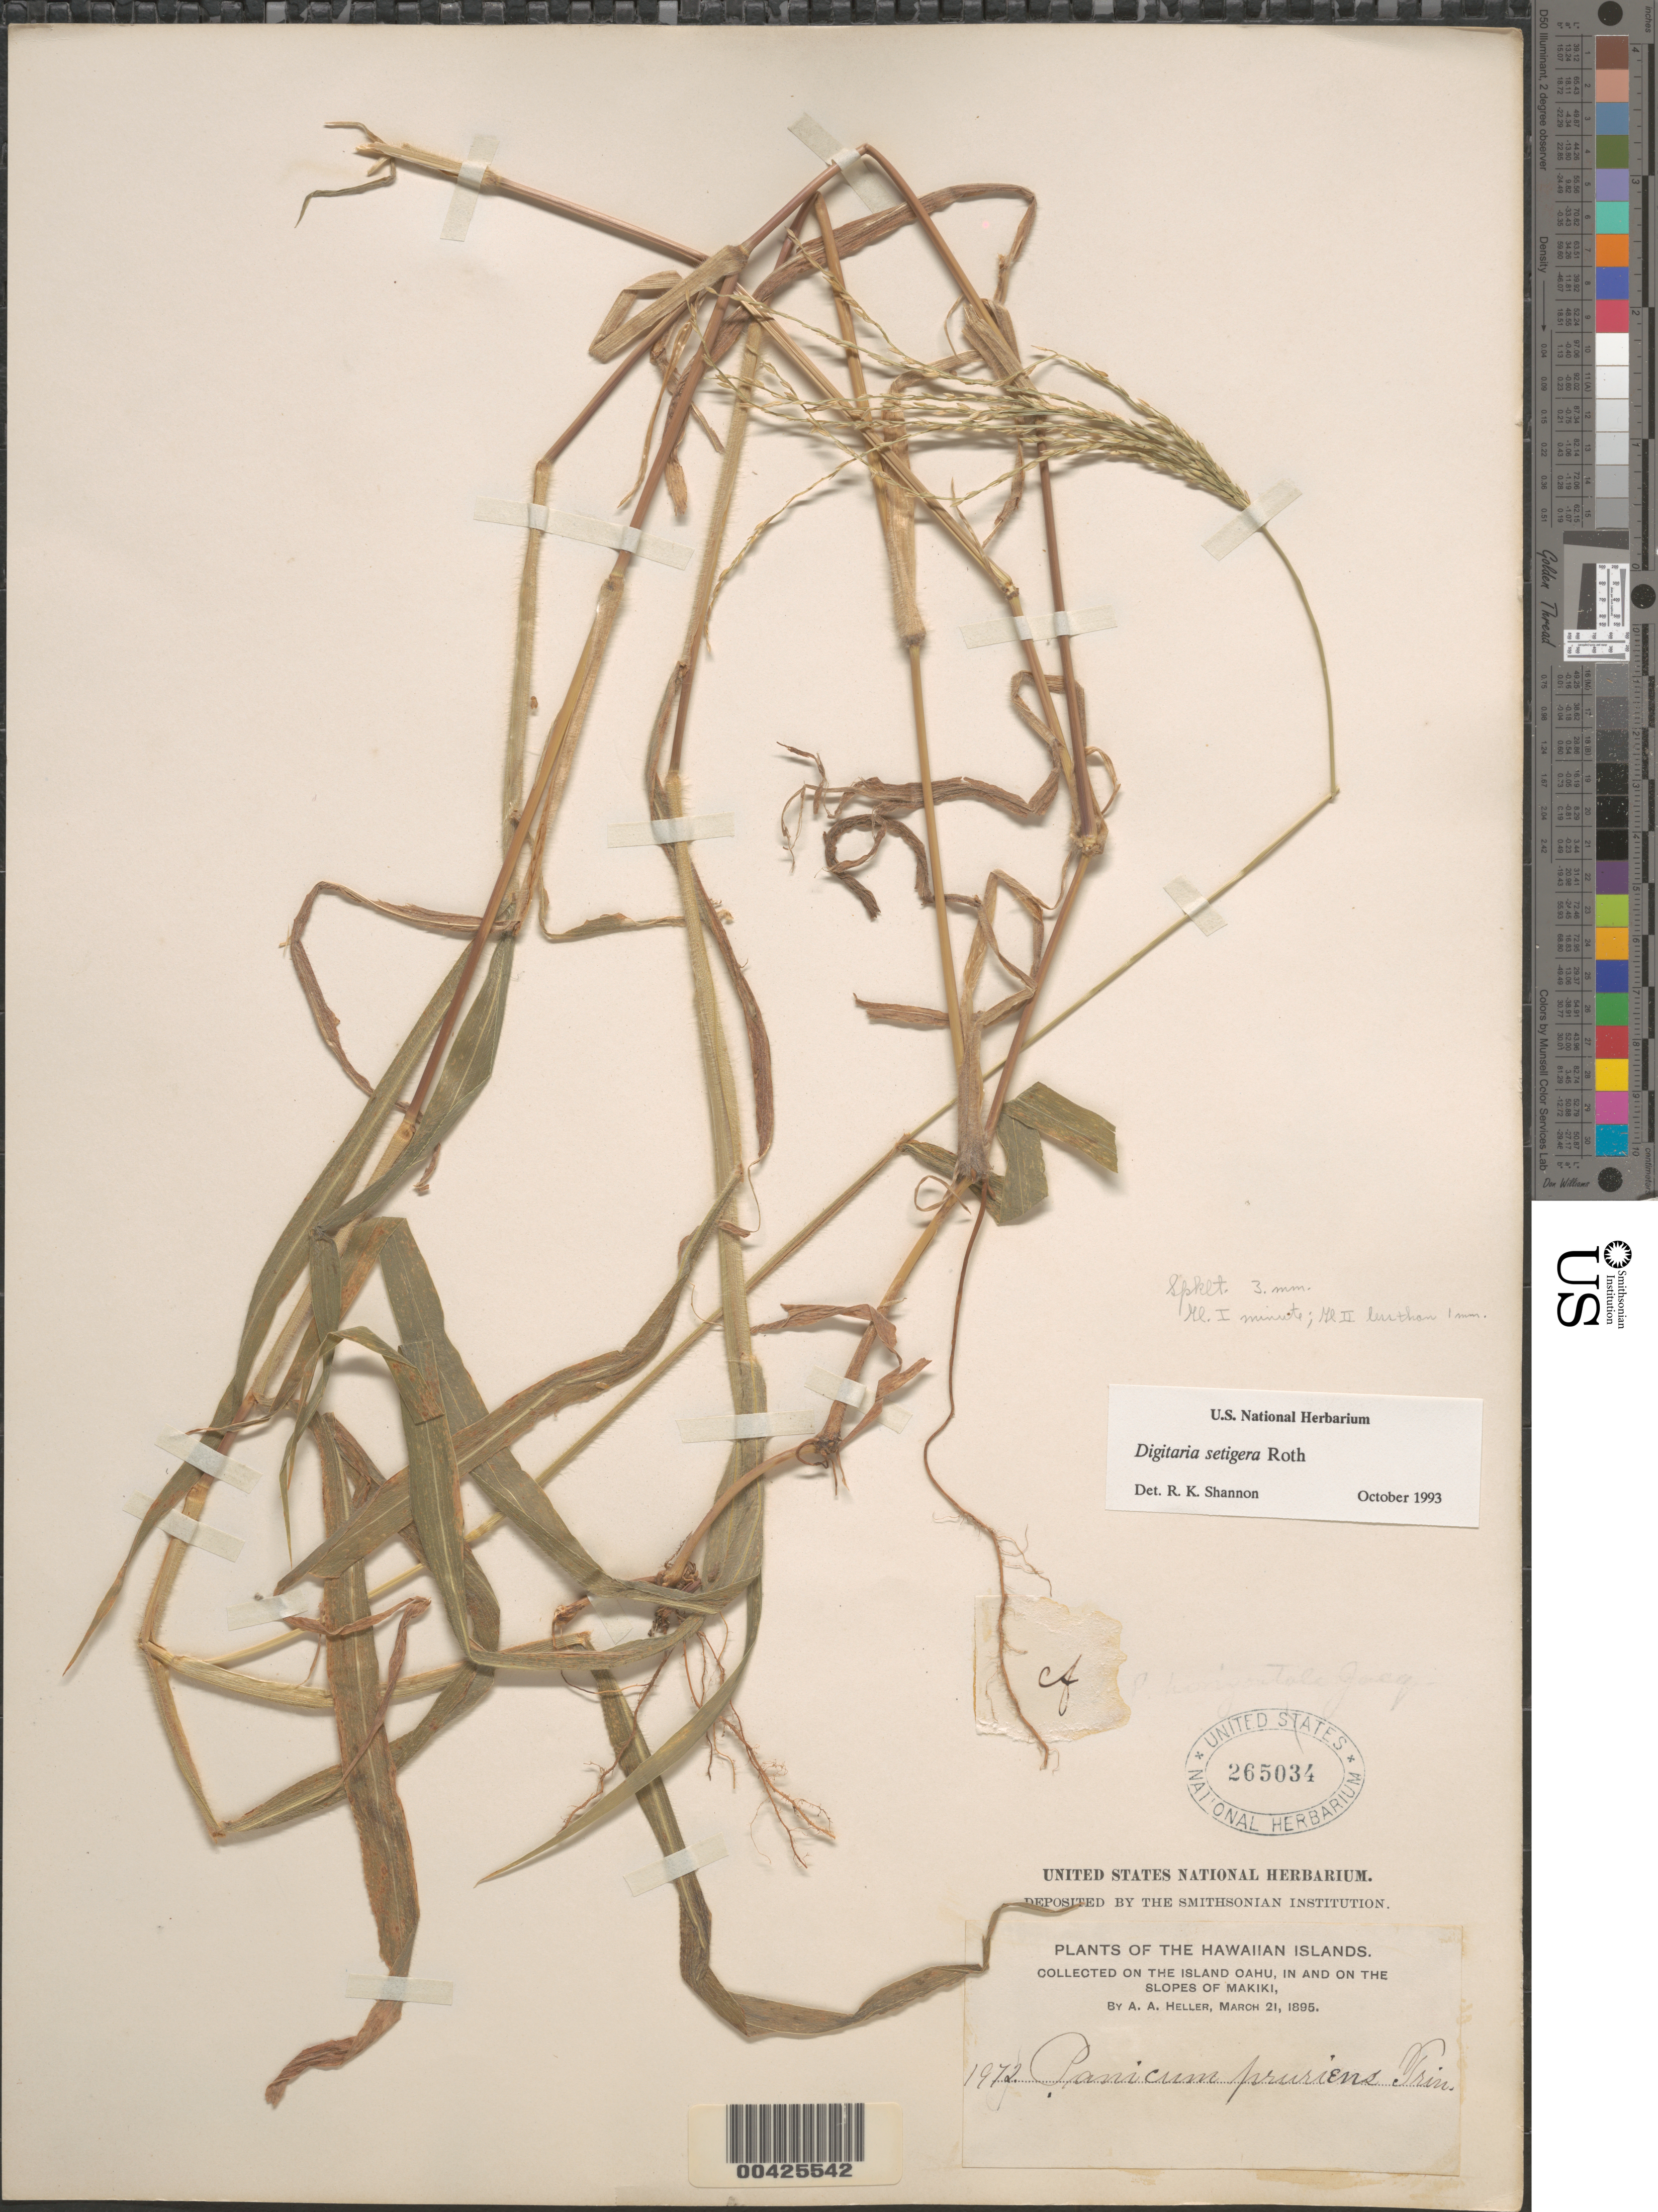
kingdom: Plantae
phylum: Tracheophyta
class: Liliopsida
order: Poales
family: Poaceae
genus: Digitaria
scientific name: Digitaria setigera var. setigera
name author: Roth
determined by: Faccenda, K.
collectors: A. A. Heller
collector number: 1972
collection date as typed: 21 Mar 1895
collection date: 1895-03-21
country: United States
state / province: Hawaii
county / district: Honolulu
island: Oahu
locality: In and on the slopes of Makiki.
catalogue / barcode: US 265034